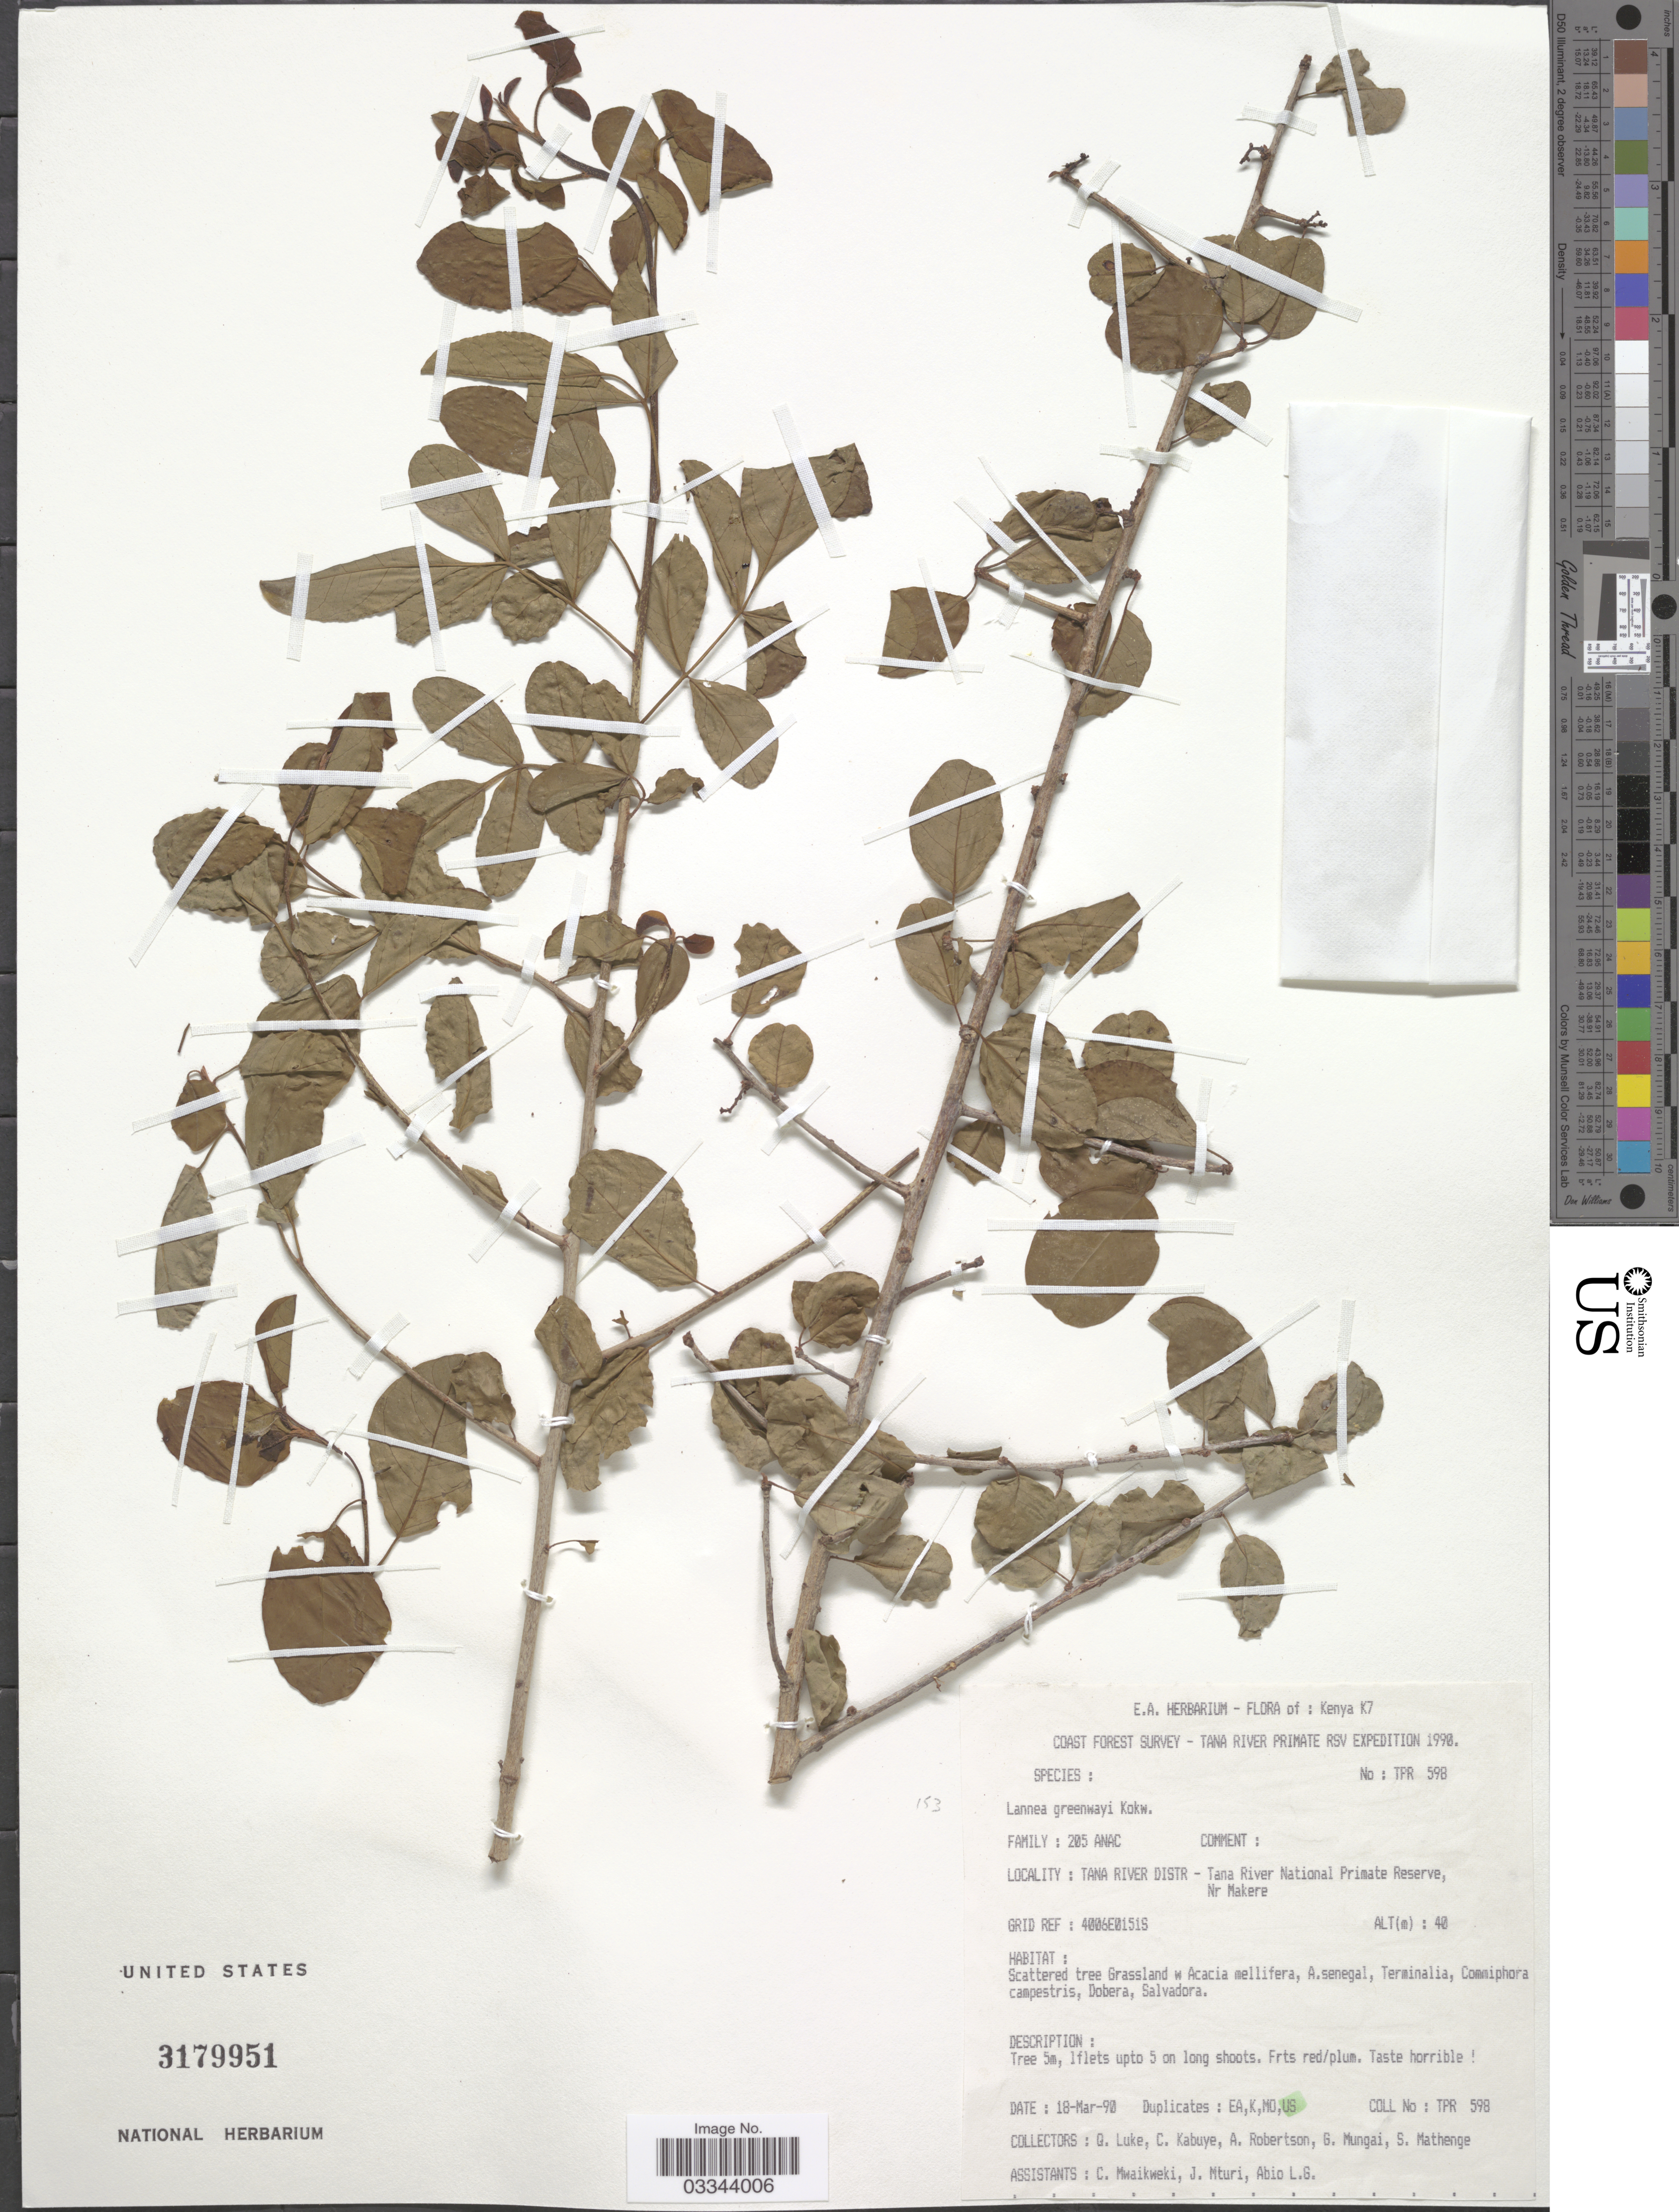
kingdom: Plantae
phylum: Tracheophyta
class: Magnoliopsida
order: Sapindales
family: Anacardiaceae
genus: Lannea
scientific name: Lannea greenwayi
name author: Kokwaro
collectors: Q. Luke, C. Kabuye, A. Robertson, G. Mungai & et al.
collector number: TPR598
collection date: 1990-03-18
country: Kenya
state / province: Tana River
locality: Tana River Distr - Tana River National Primate Reserve, Nr Makere.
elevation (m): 40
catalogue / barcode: US 3179951